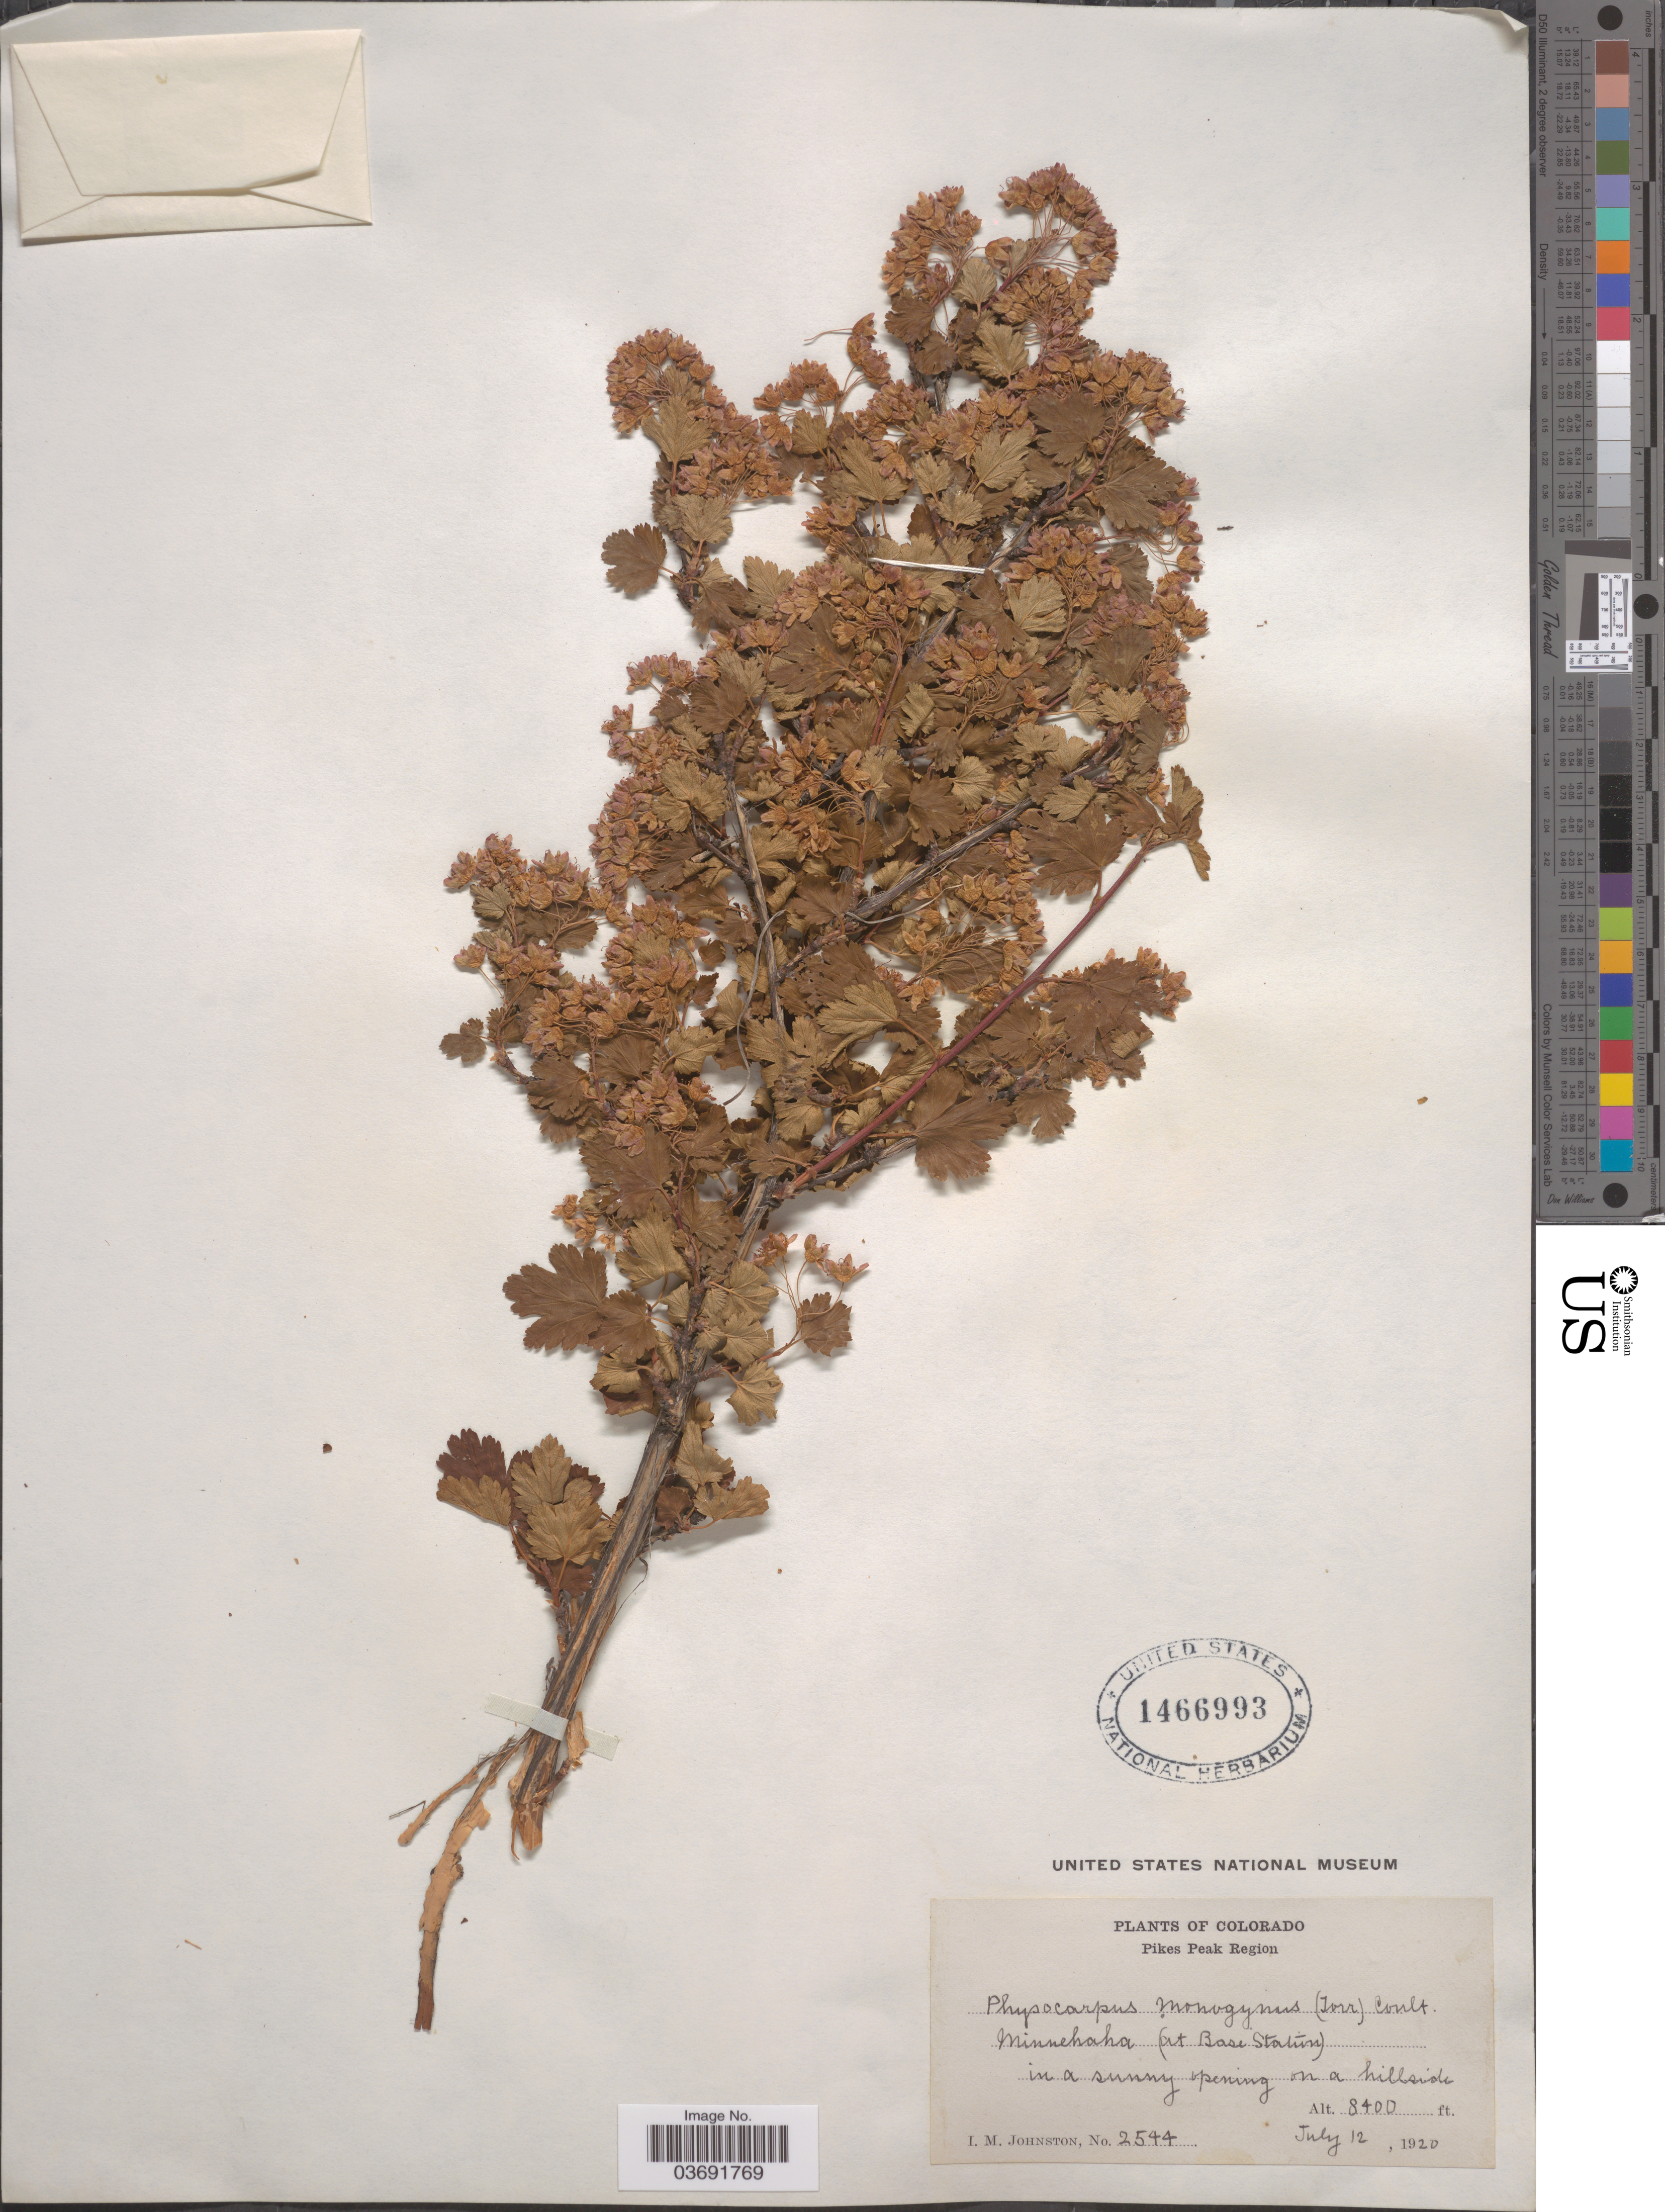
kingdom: Plantae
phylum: Tracheophyta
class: Magnoliopsida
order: Rosales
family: Rosaceae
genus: Physocarpus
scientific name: Physocarpus monogynus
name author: (Torr.) J.M. Coult.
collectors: I.M. Johnston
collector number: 2544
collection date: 1920-07-12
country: United States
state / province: Colorado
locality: Pikes Peak Region. Minnehaha (at Base Station).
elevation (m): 2560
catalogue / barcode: US 1466993